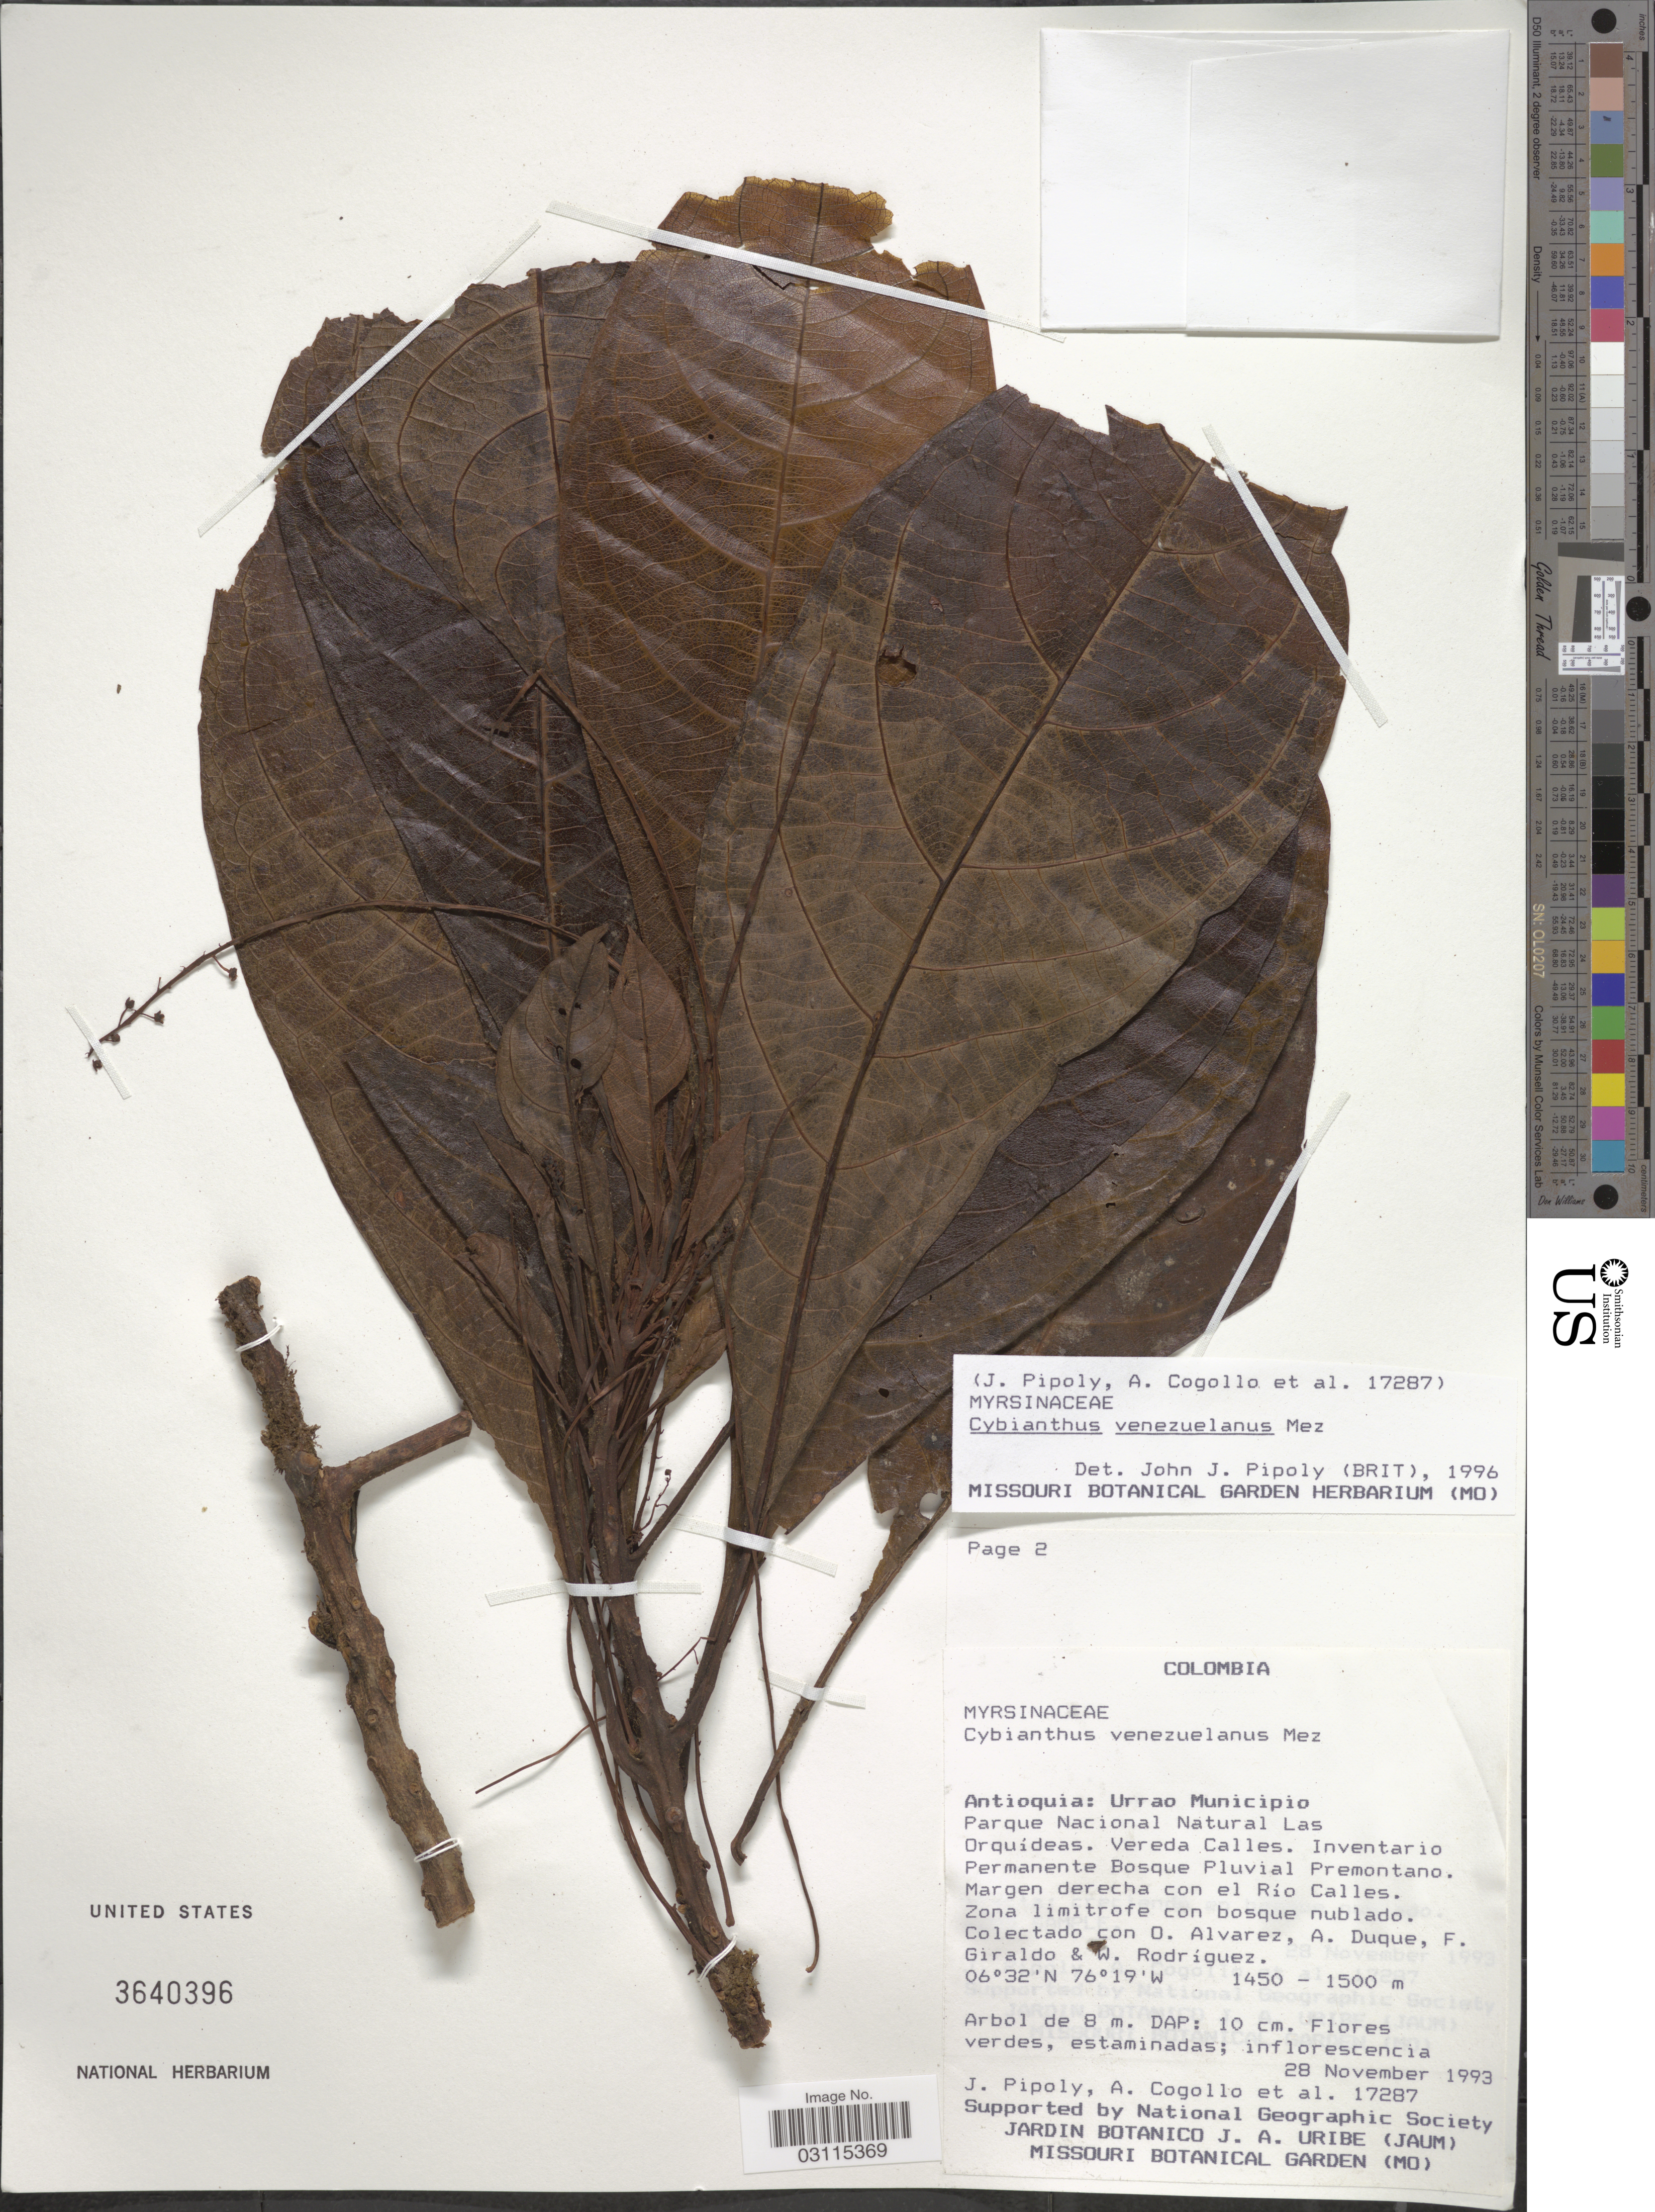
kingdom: Plantae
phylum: Tracheophyta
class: Magnoliopsida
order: Ericales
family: Primulaceae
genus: Cybianthus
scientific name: Cybianthus venezuelanus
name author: Mez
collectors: J. J. Pipoly, A. Cogollo, O. Alvarez, A. Duque & et al.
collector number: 17287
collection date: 1993-11-28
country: Colombia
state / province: Antioquia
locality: Urrao Municipio. Parque Nacional Natural Las Orquideas. Vereda Calles. Inventario Permanente Bosque Pluvial Premontano. Margen derecha con el Río Calles. Zona limitrofe con bosque nublado.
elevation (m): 1450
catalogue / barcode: US 3640396